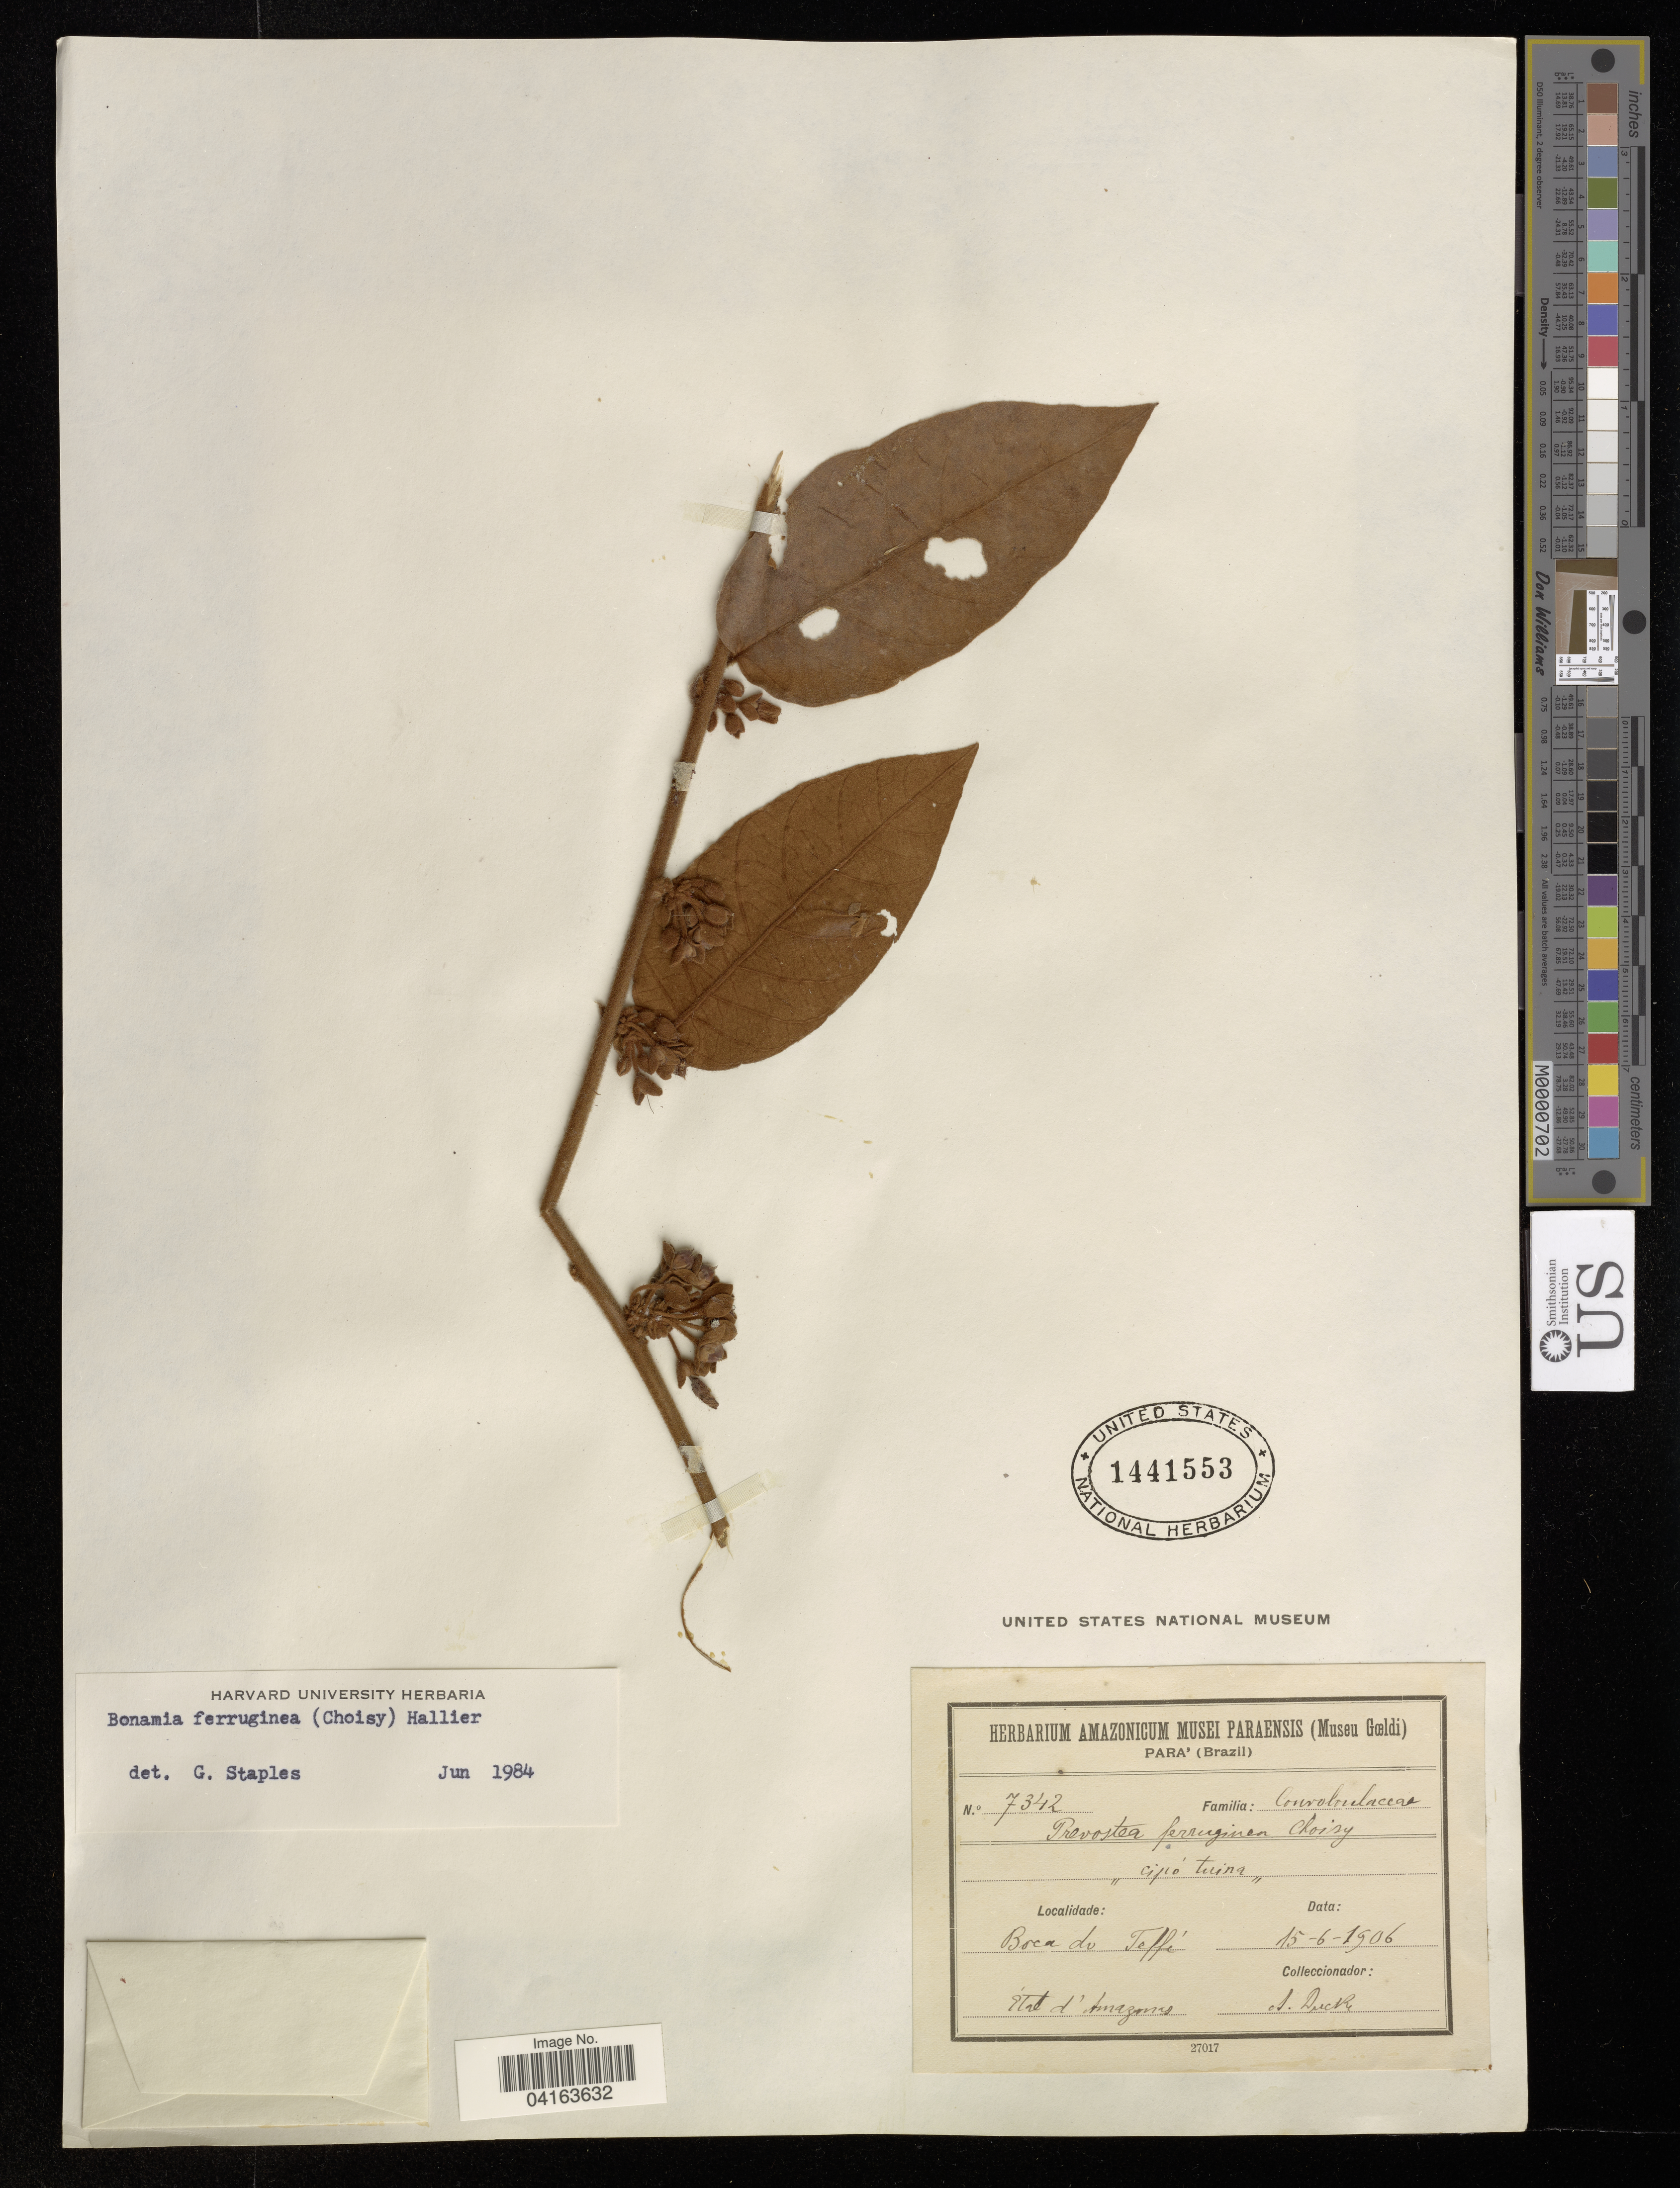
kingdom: Plantae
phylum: Tracheophyta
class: Magnoliopsida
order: Solanales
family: Convolvulaceae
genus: Bonamia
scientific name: Bonamia ferruginea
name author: (Choisy) Hallier f.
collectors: A. Ducke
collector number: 7342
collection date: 1906-06-15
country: Brazil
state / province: Pará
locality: Borea do Teffe' Étre d' Amazonas.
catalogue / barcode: US 1441553